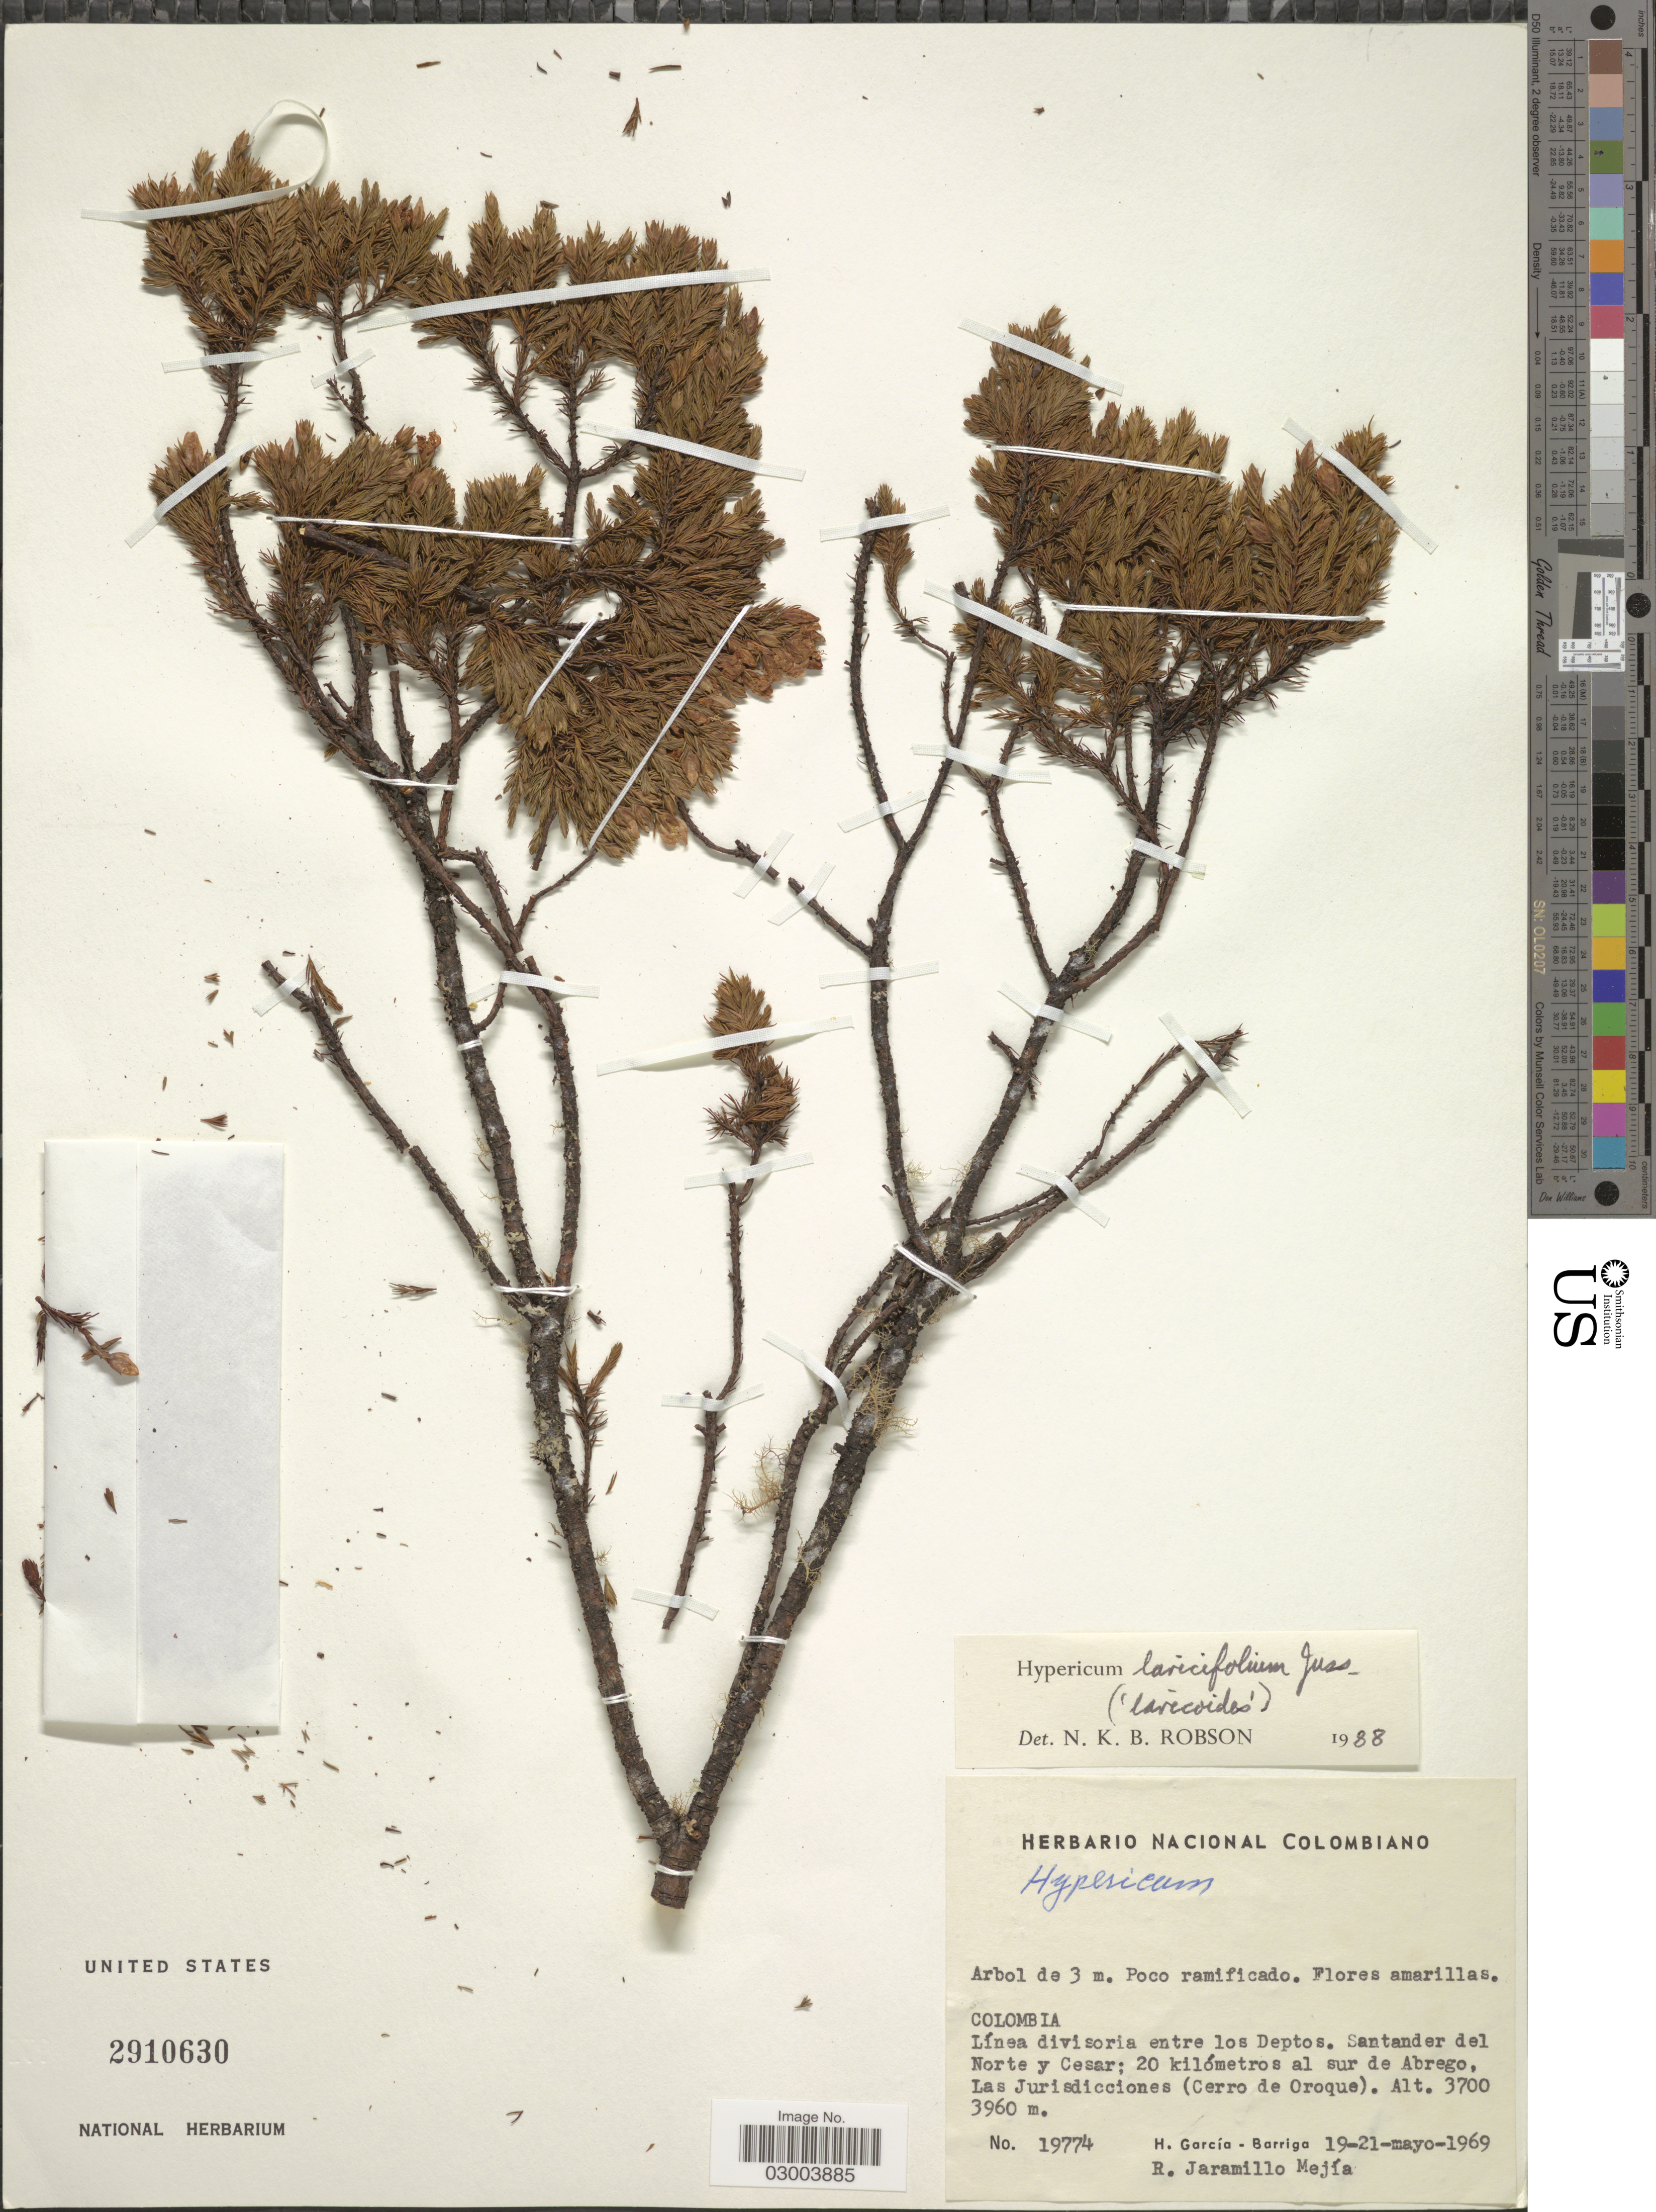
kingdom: Plantae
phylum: Tracheophyta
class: Magnoliopsida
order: Malpighiales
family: Hypericaceae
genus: Hypericum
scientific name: Hypericum laricifolium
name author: Juss.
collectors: H. García Barriga & R. Mejia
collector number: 19774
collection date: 1969-05-19/1969-05-21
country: Colombia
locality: Línea divisoria entre los Deptos. Santander del Norte y Cesar; 20 kilómetros al sur de Abrego, Las Jurisdicciones (Cerro de Oroque).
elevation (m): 3700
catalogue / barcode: US 2910630